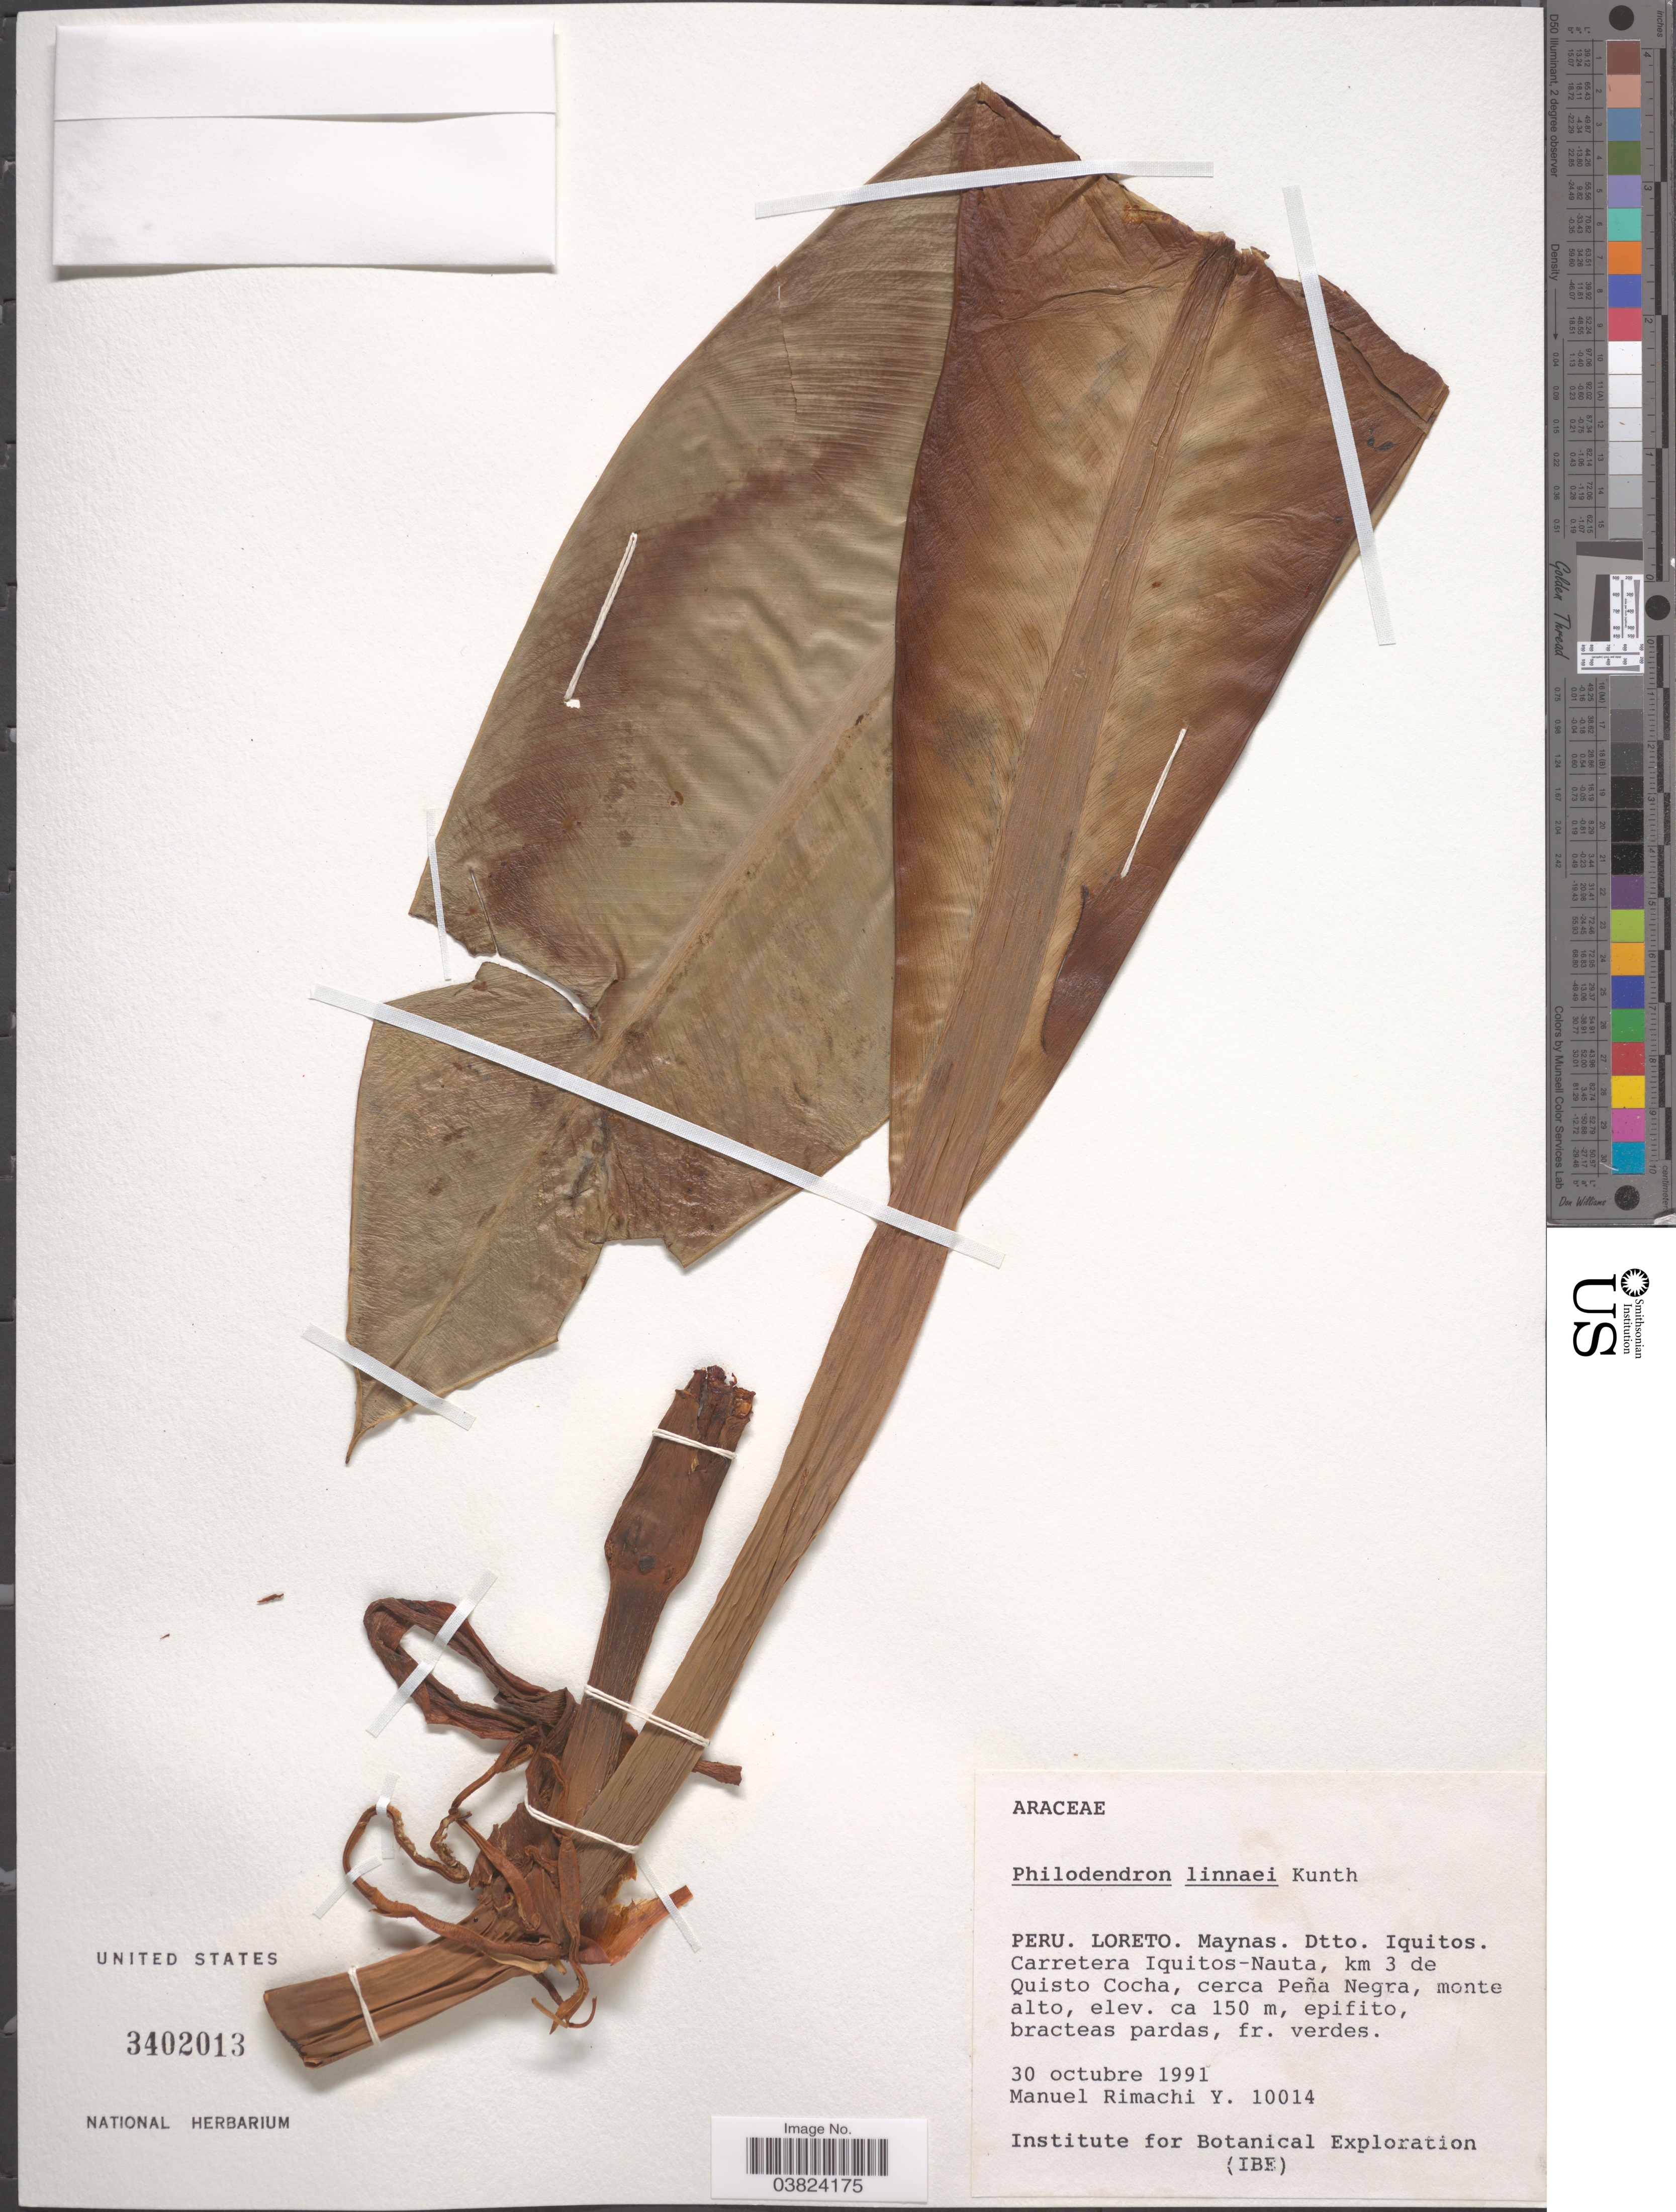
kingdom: Plantae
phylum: Tracheophyta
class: Liliopsida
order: Alismatales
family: Araceae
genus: Philodendron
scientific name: Philodendron linnaei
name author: Kunth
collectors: M. Rimachi Y.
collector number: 10014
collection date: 1991-10-30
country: Peru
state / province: Loreto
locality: Maynas. Dtto. Iquitos. Carretera Iquitos-Nauta, km 3 de Quisto Cocha, cerca Peña Negra, monte alto.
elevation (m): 150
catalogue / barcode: US 3402013